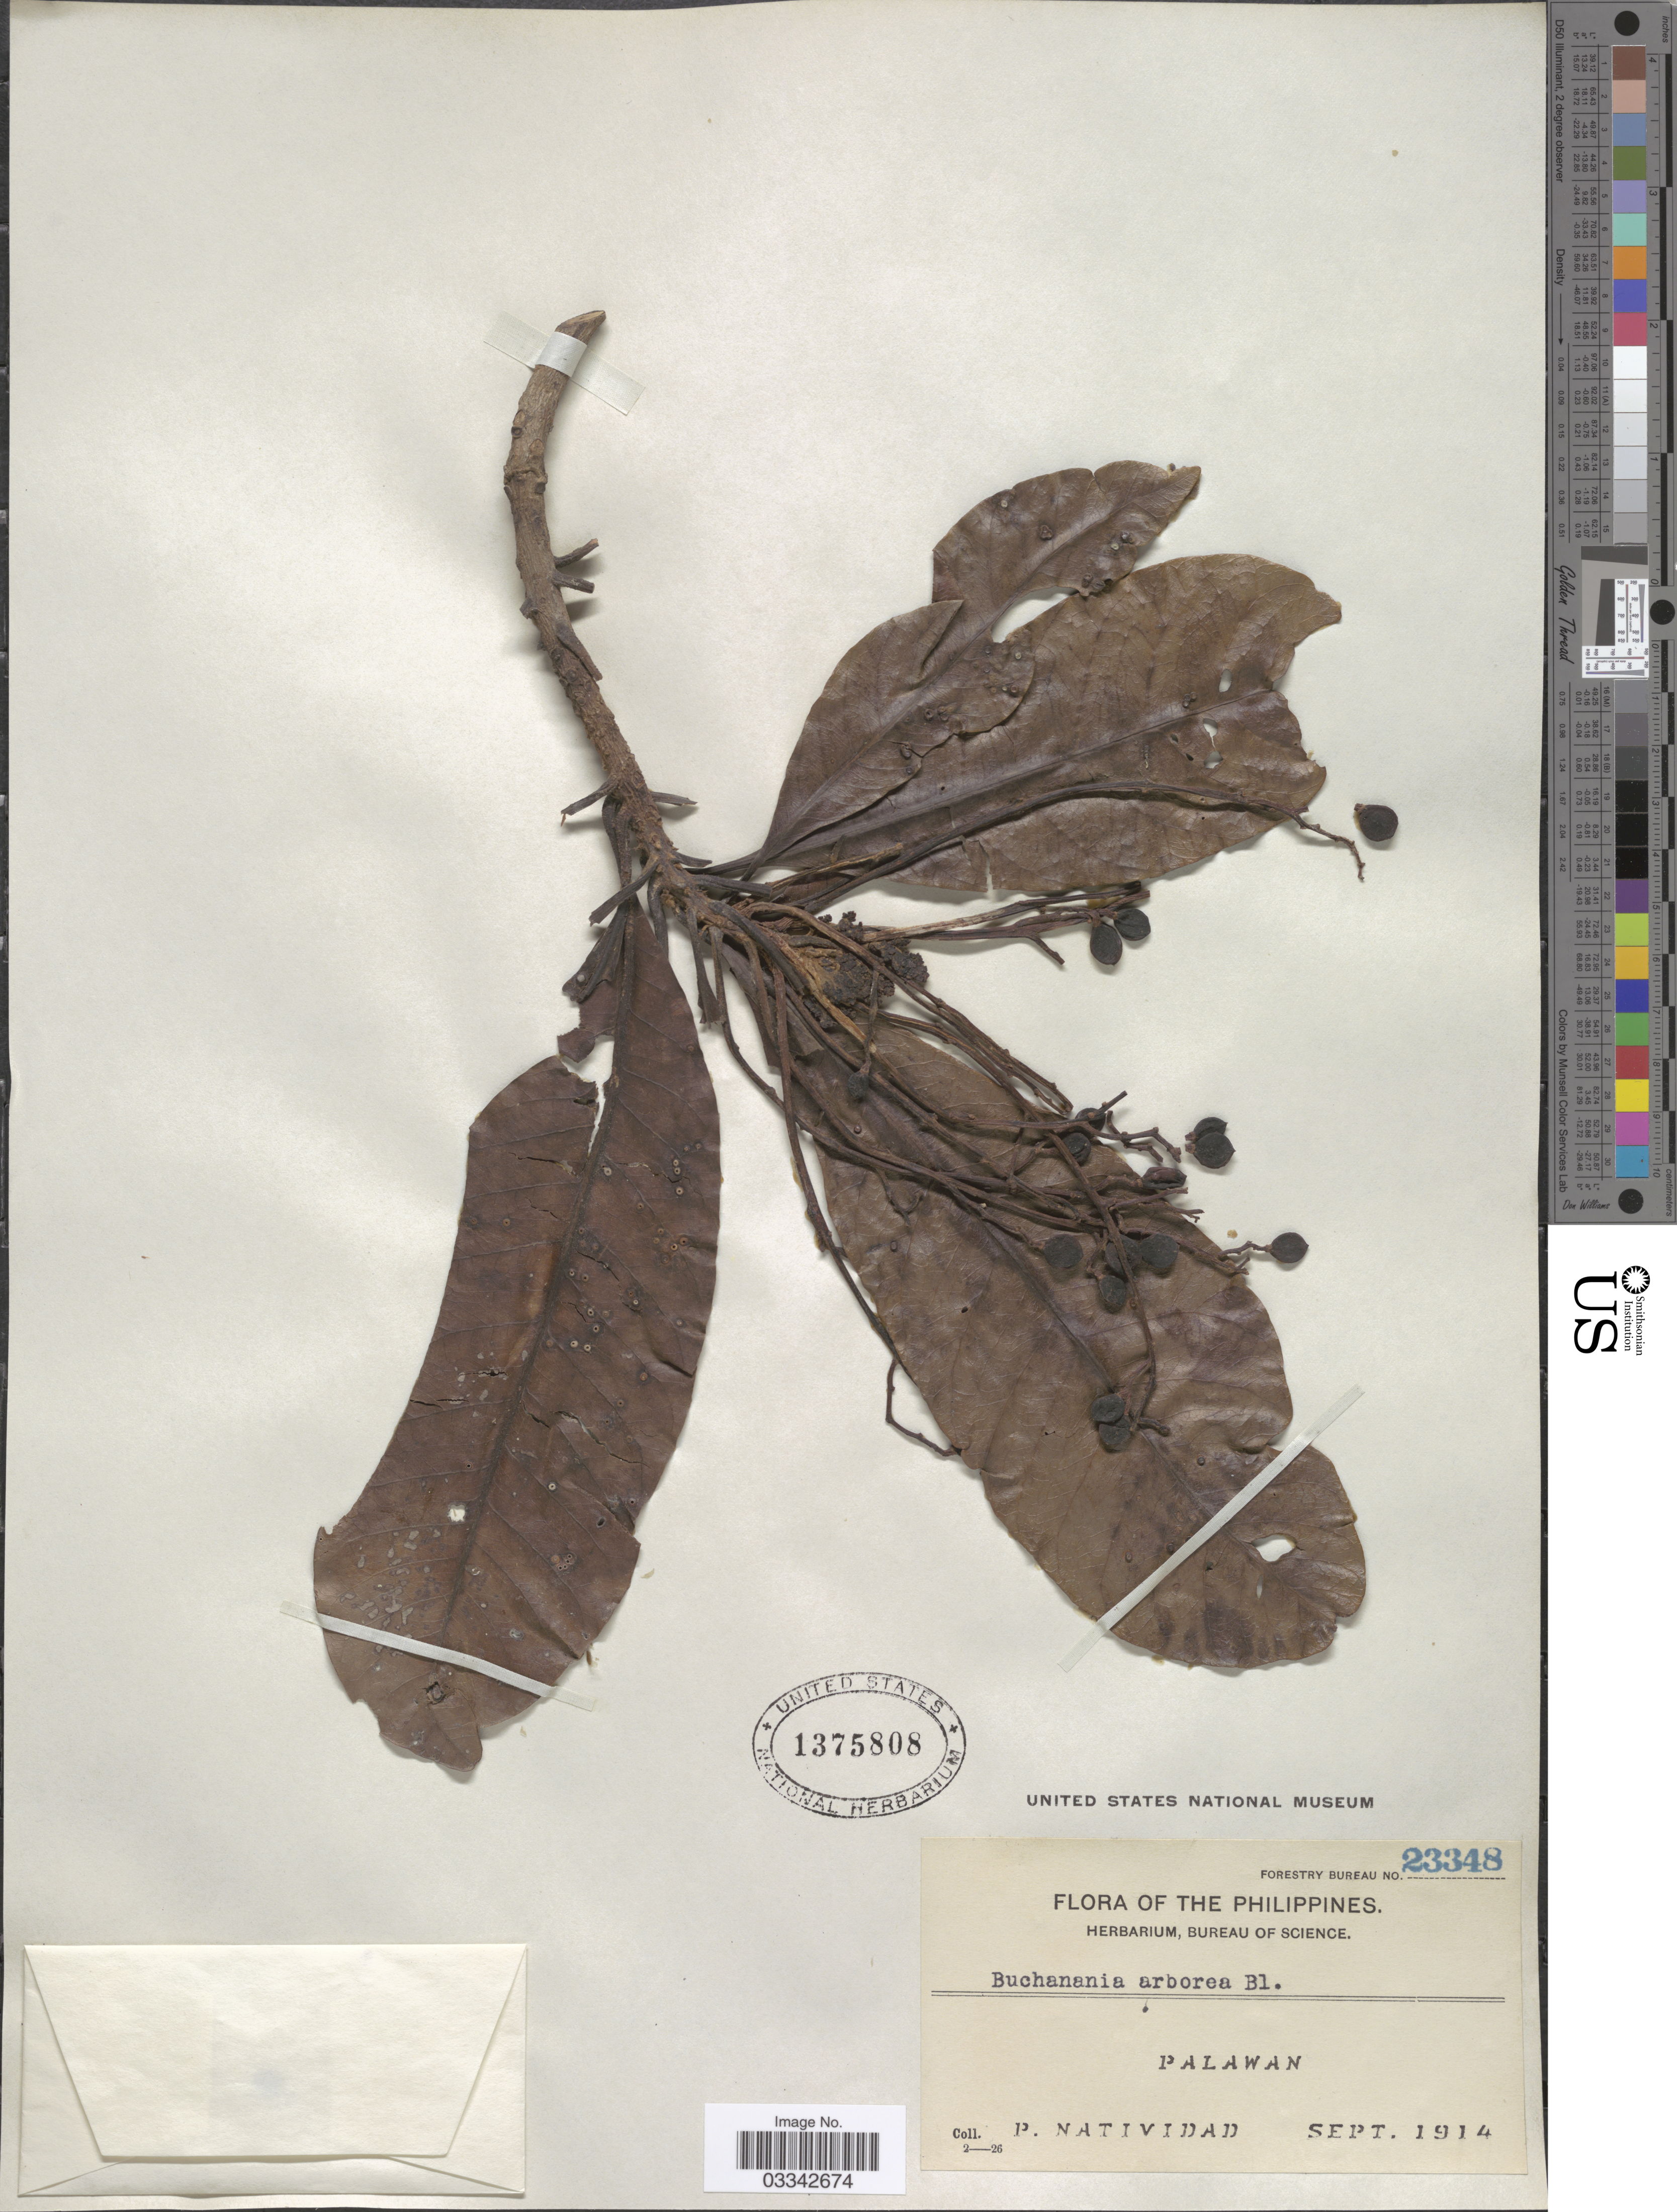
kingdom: Plantae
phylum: Tracheophyta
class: Magnoliopsida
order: Sapindales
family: Anacardiaceae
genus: Buchanania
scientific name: Buchanania arborescens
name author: (Blume) Blume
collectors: P. Natividad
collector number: Forestry Bureau 23348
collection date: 1914-09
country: Philippines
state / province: Mimaropa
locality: Palawan.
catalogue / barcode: US 1375808